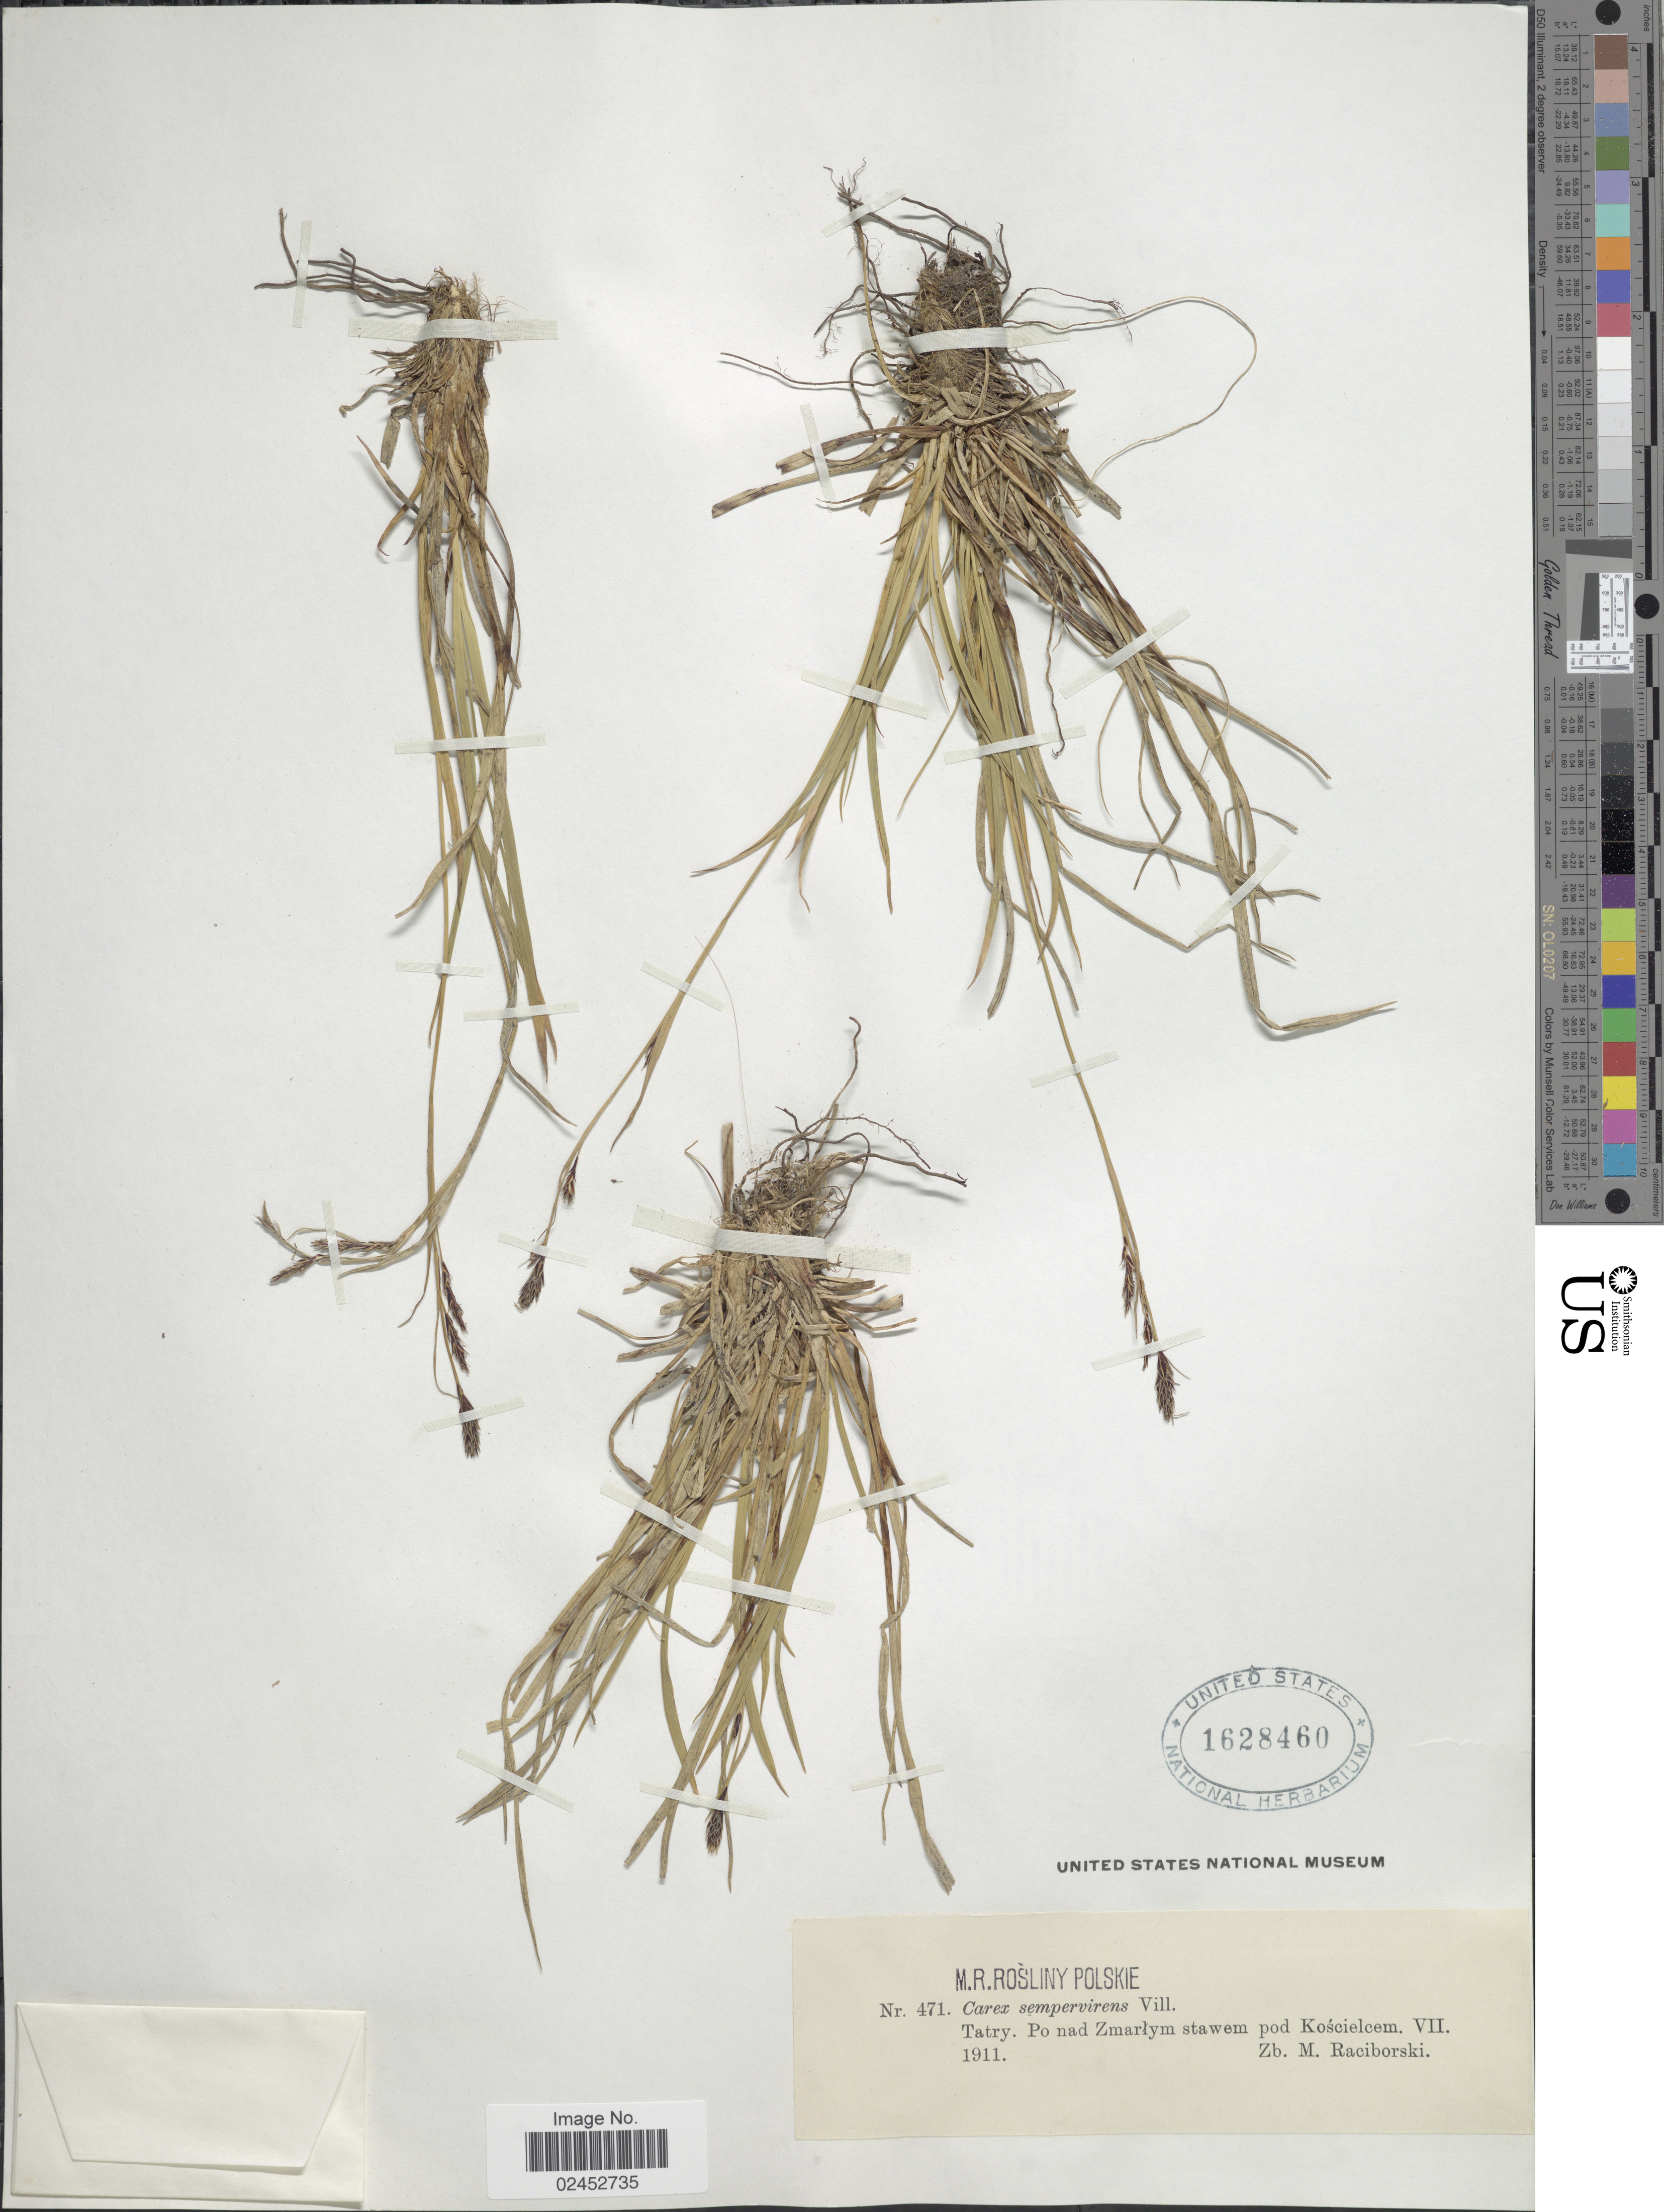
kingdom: Plantae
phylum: Tracheophyta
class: Liliopsida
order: Poales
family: Cyperaceae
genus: Carex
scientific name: Carex sempervirens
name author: Vill.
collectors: Z. Raciborski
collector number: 471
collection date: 1911-07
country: Poland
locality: Tatry, Po nad Zmarlym stawem pod Koscielcem.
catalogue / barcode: US 1628460